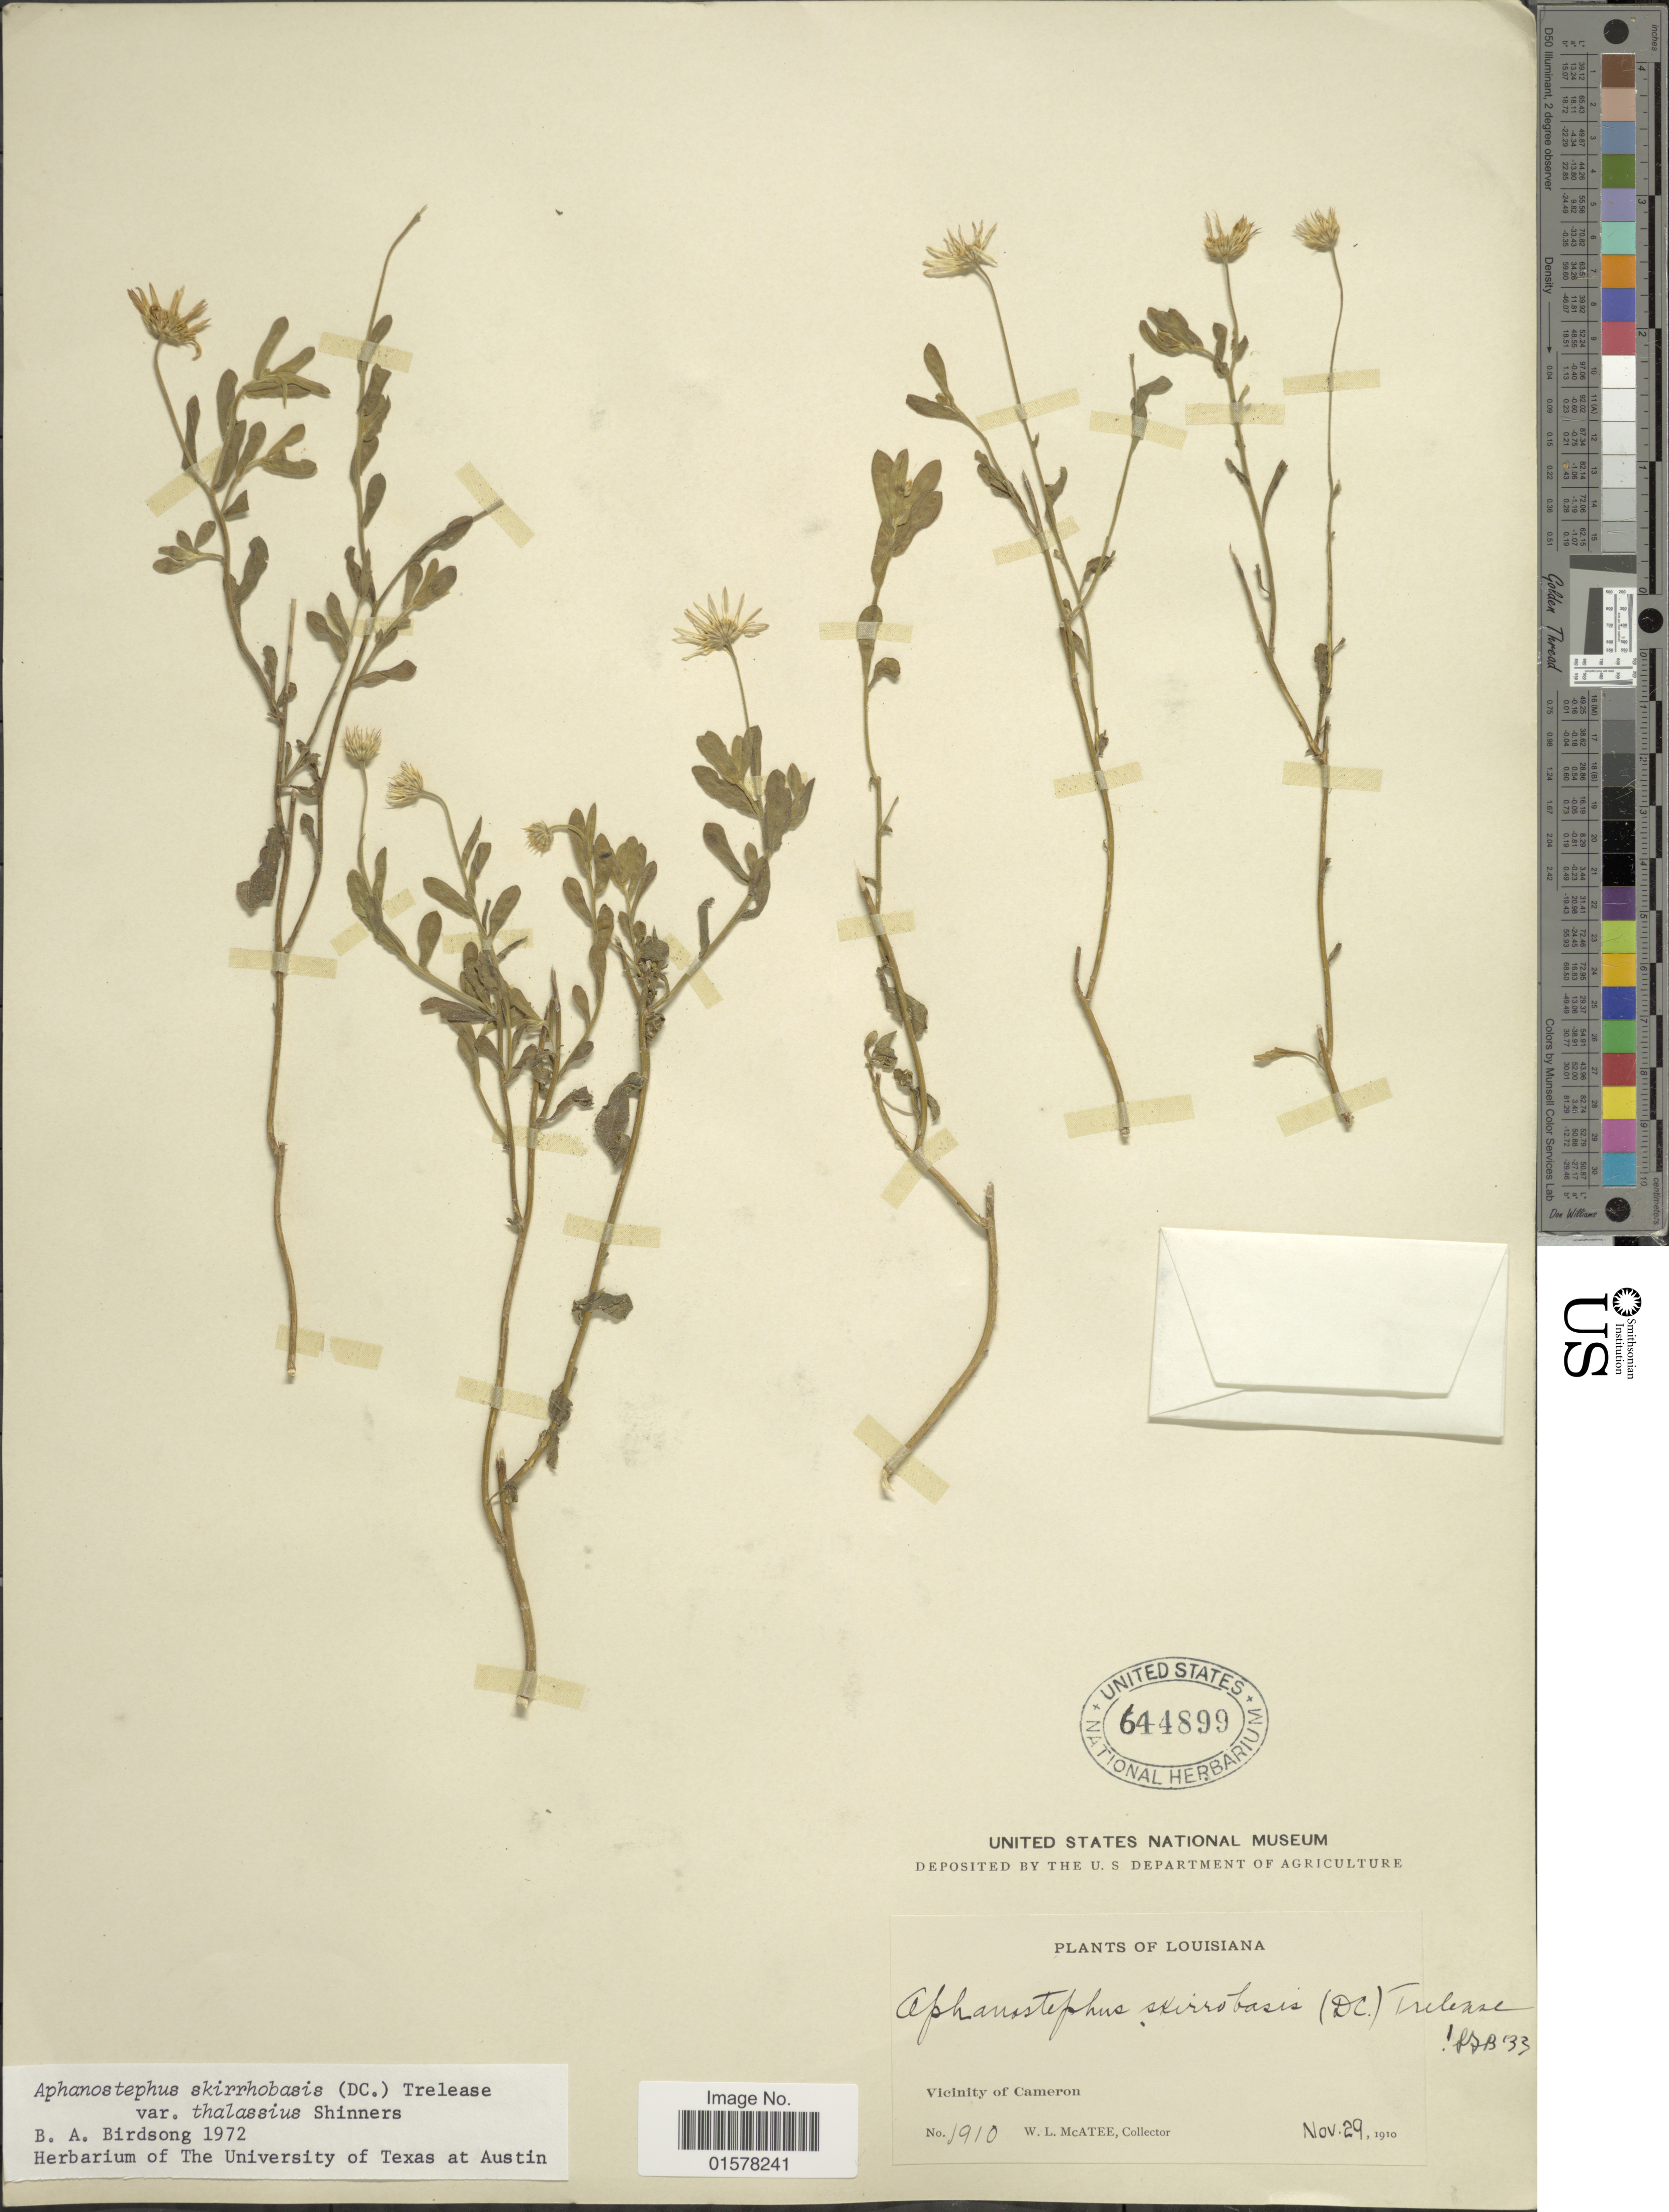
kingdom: Plantae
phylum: Tracheophyta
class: Magnoliopsida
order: Asterales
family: Asteraceae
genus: Aphanostephus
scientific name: Aphanostephus skirrhobasis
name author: (DC.) Trel. ex Coville & Branner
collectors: W. McAtee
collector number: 1910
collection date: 1910-11-29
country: United States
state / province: Louisiana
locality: Louisiana. Vicinity of Cameron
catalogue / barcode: US 644899